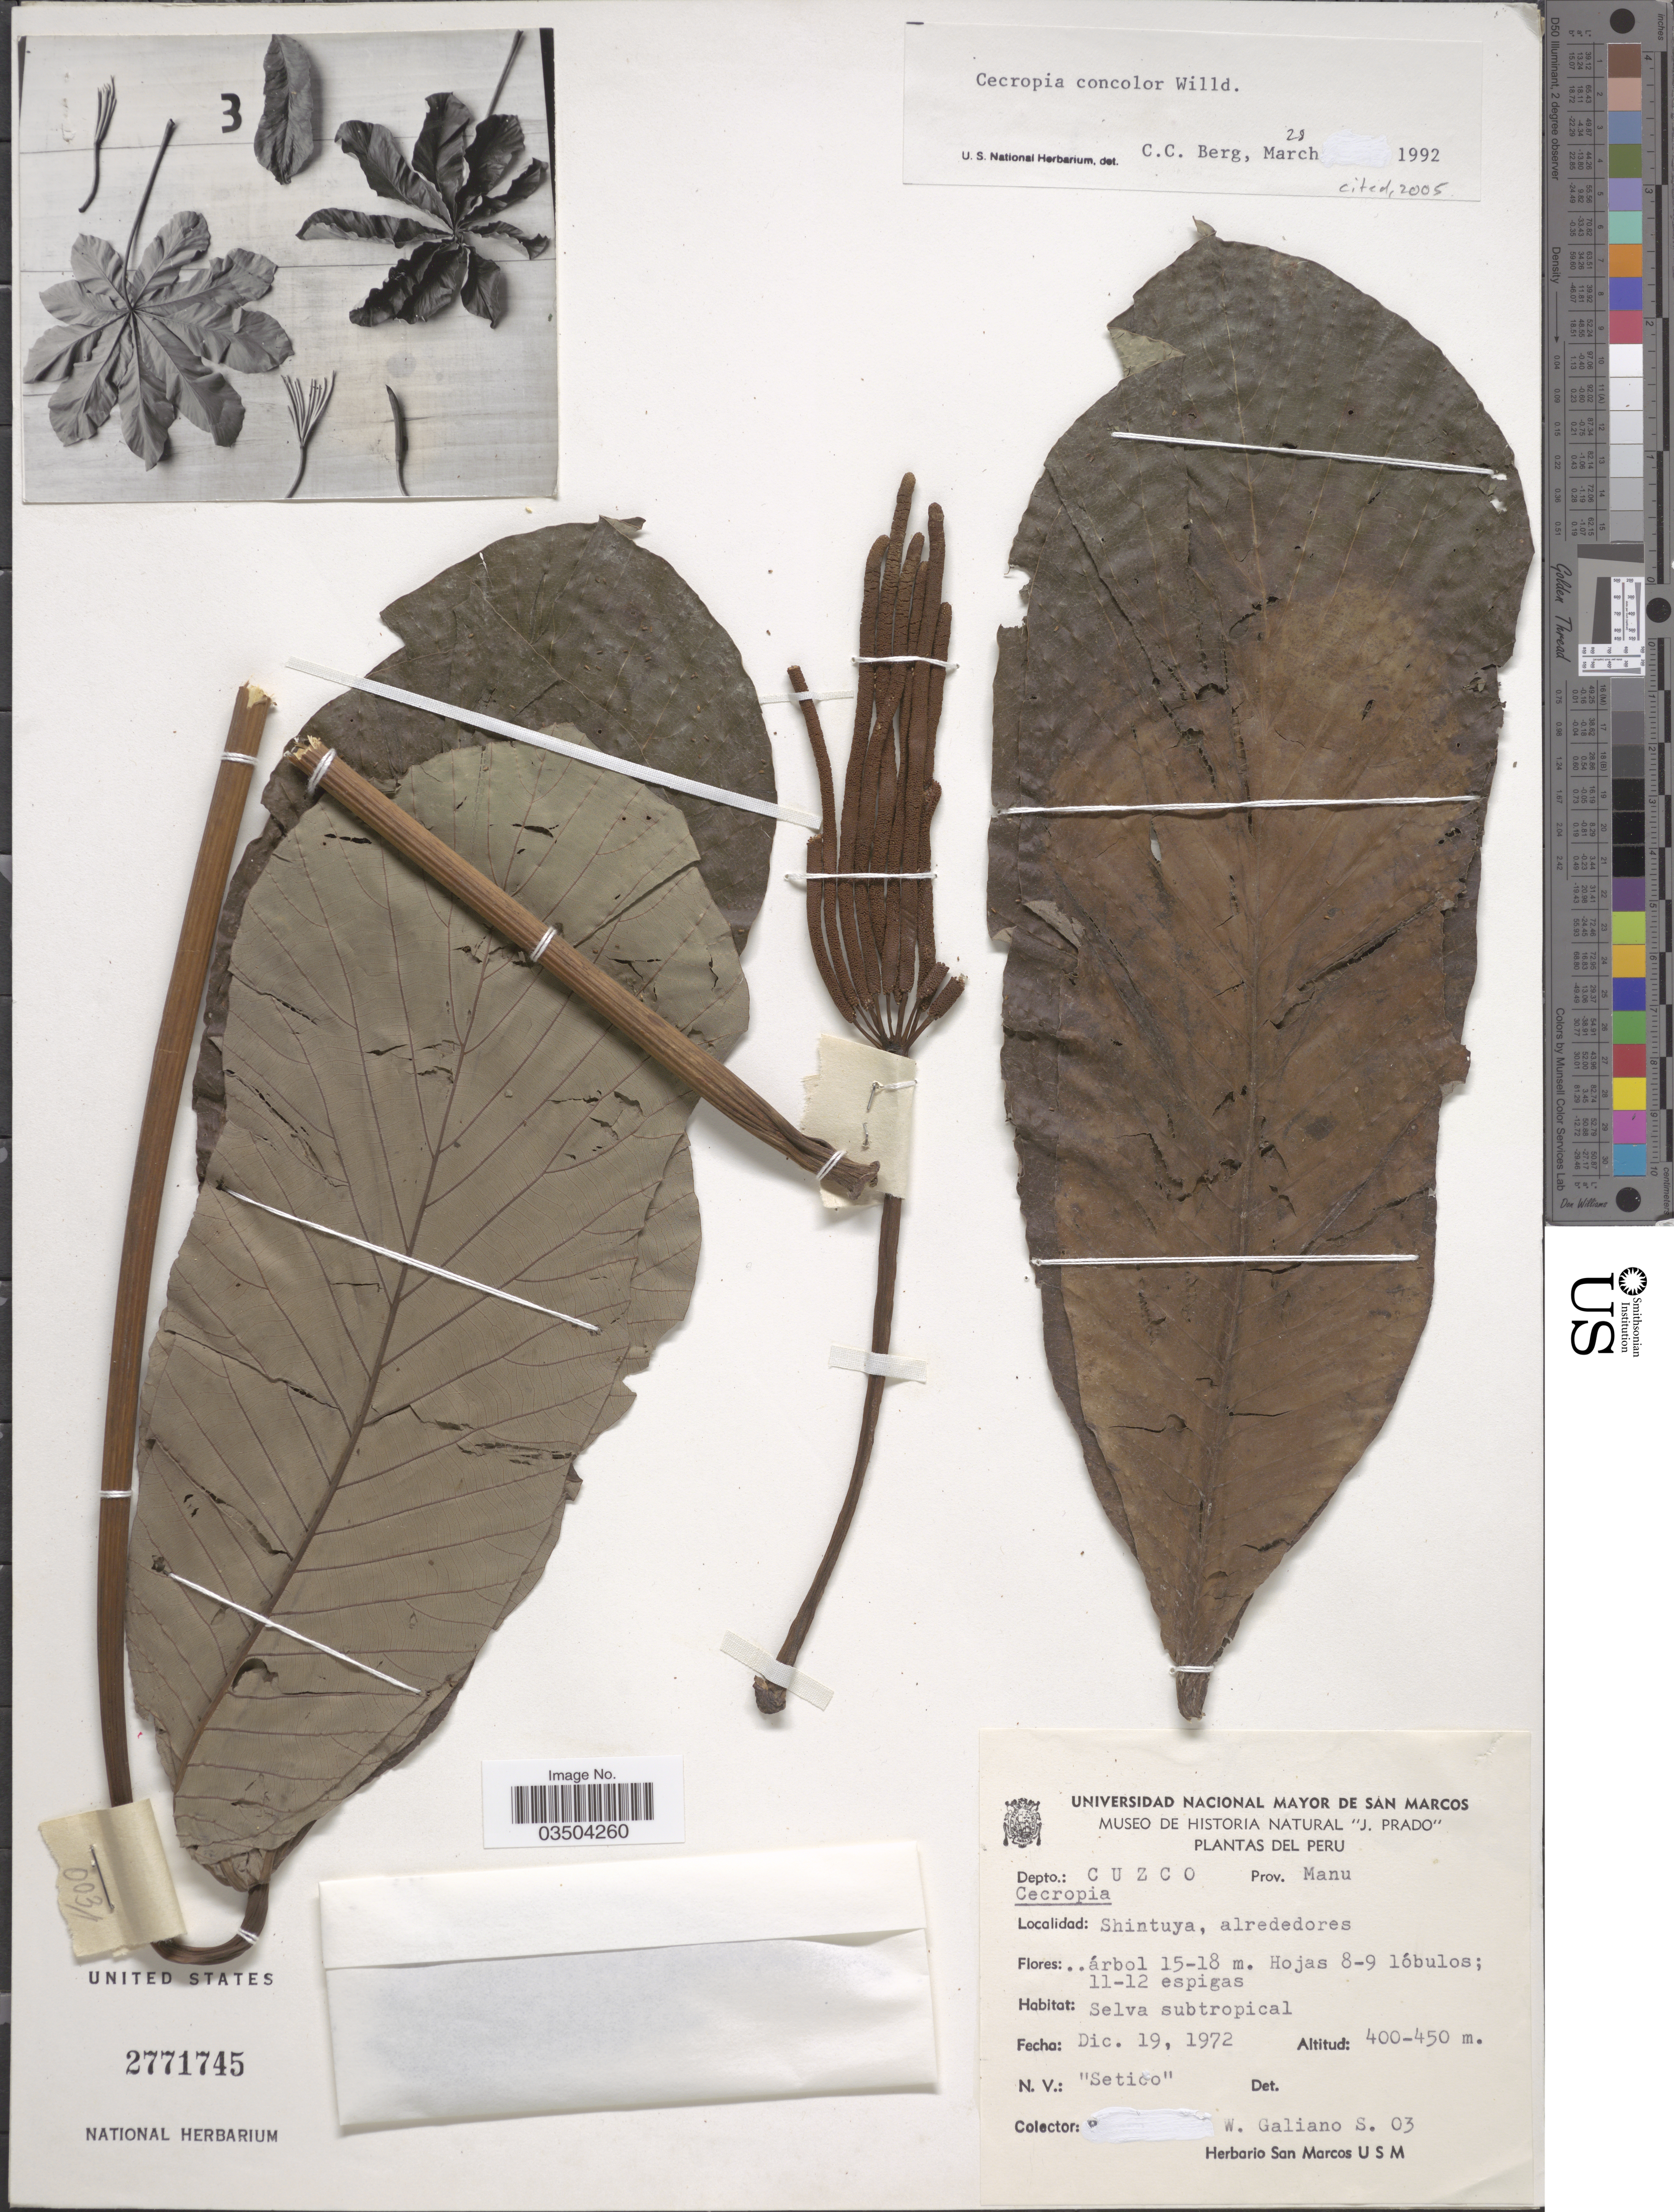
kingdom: Plantae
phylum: Tracheophyta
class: Magnoliopsida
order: Rosales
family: Urticaceae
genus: Cecropia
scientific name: Cecropia concolor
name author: Willd.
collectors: W. Galiano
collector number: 03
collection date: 1972-12-19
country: Peru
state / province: Cusco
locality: Depto.: Cuzco. Prov. Manu. Shintuya, alrededores.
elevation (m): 400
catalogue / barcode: US 2771745